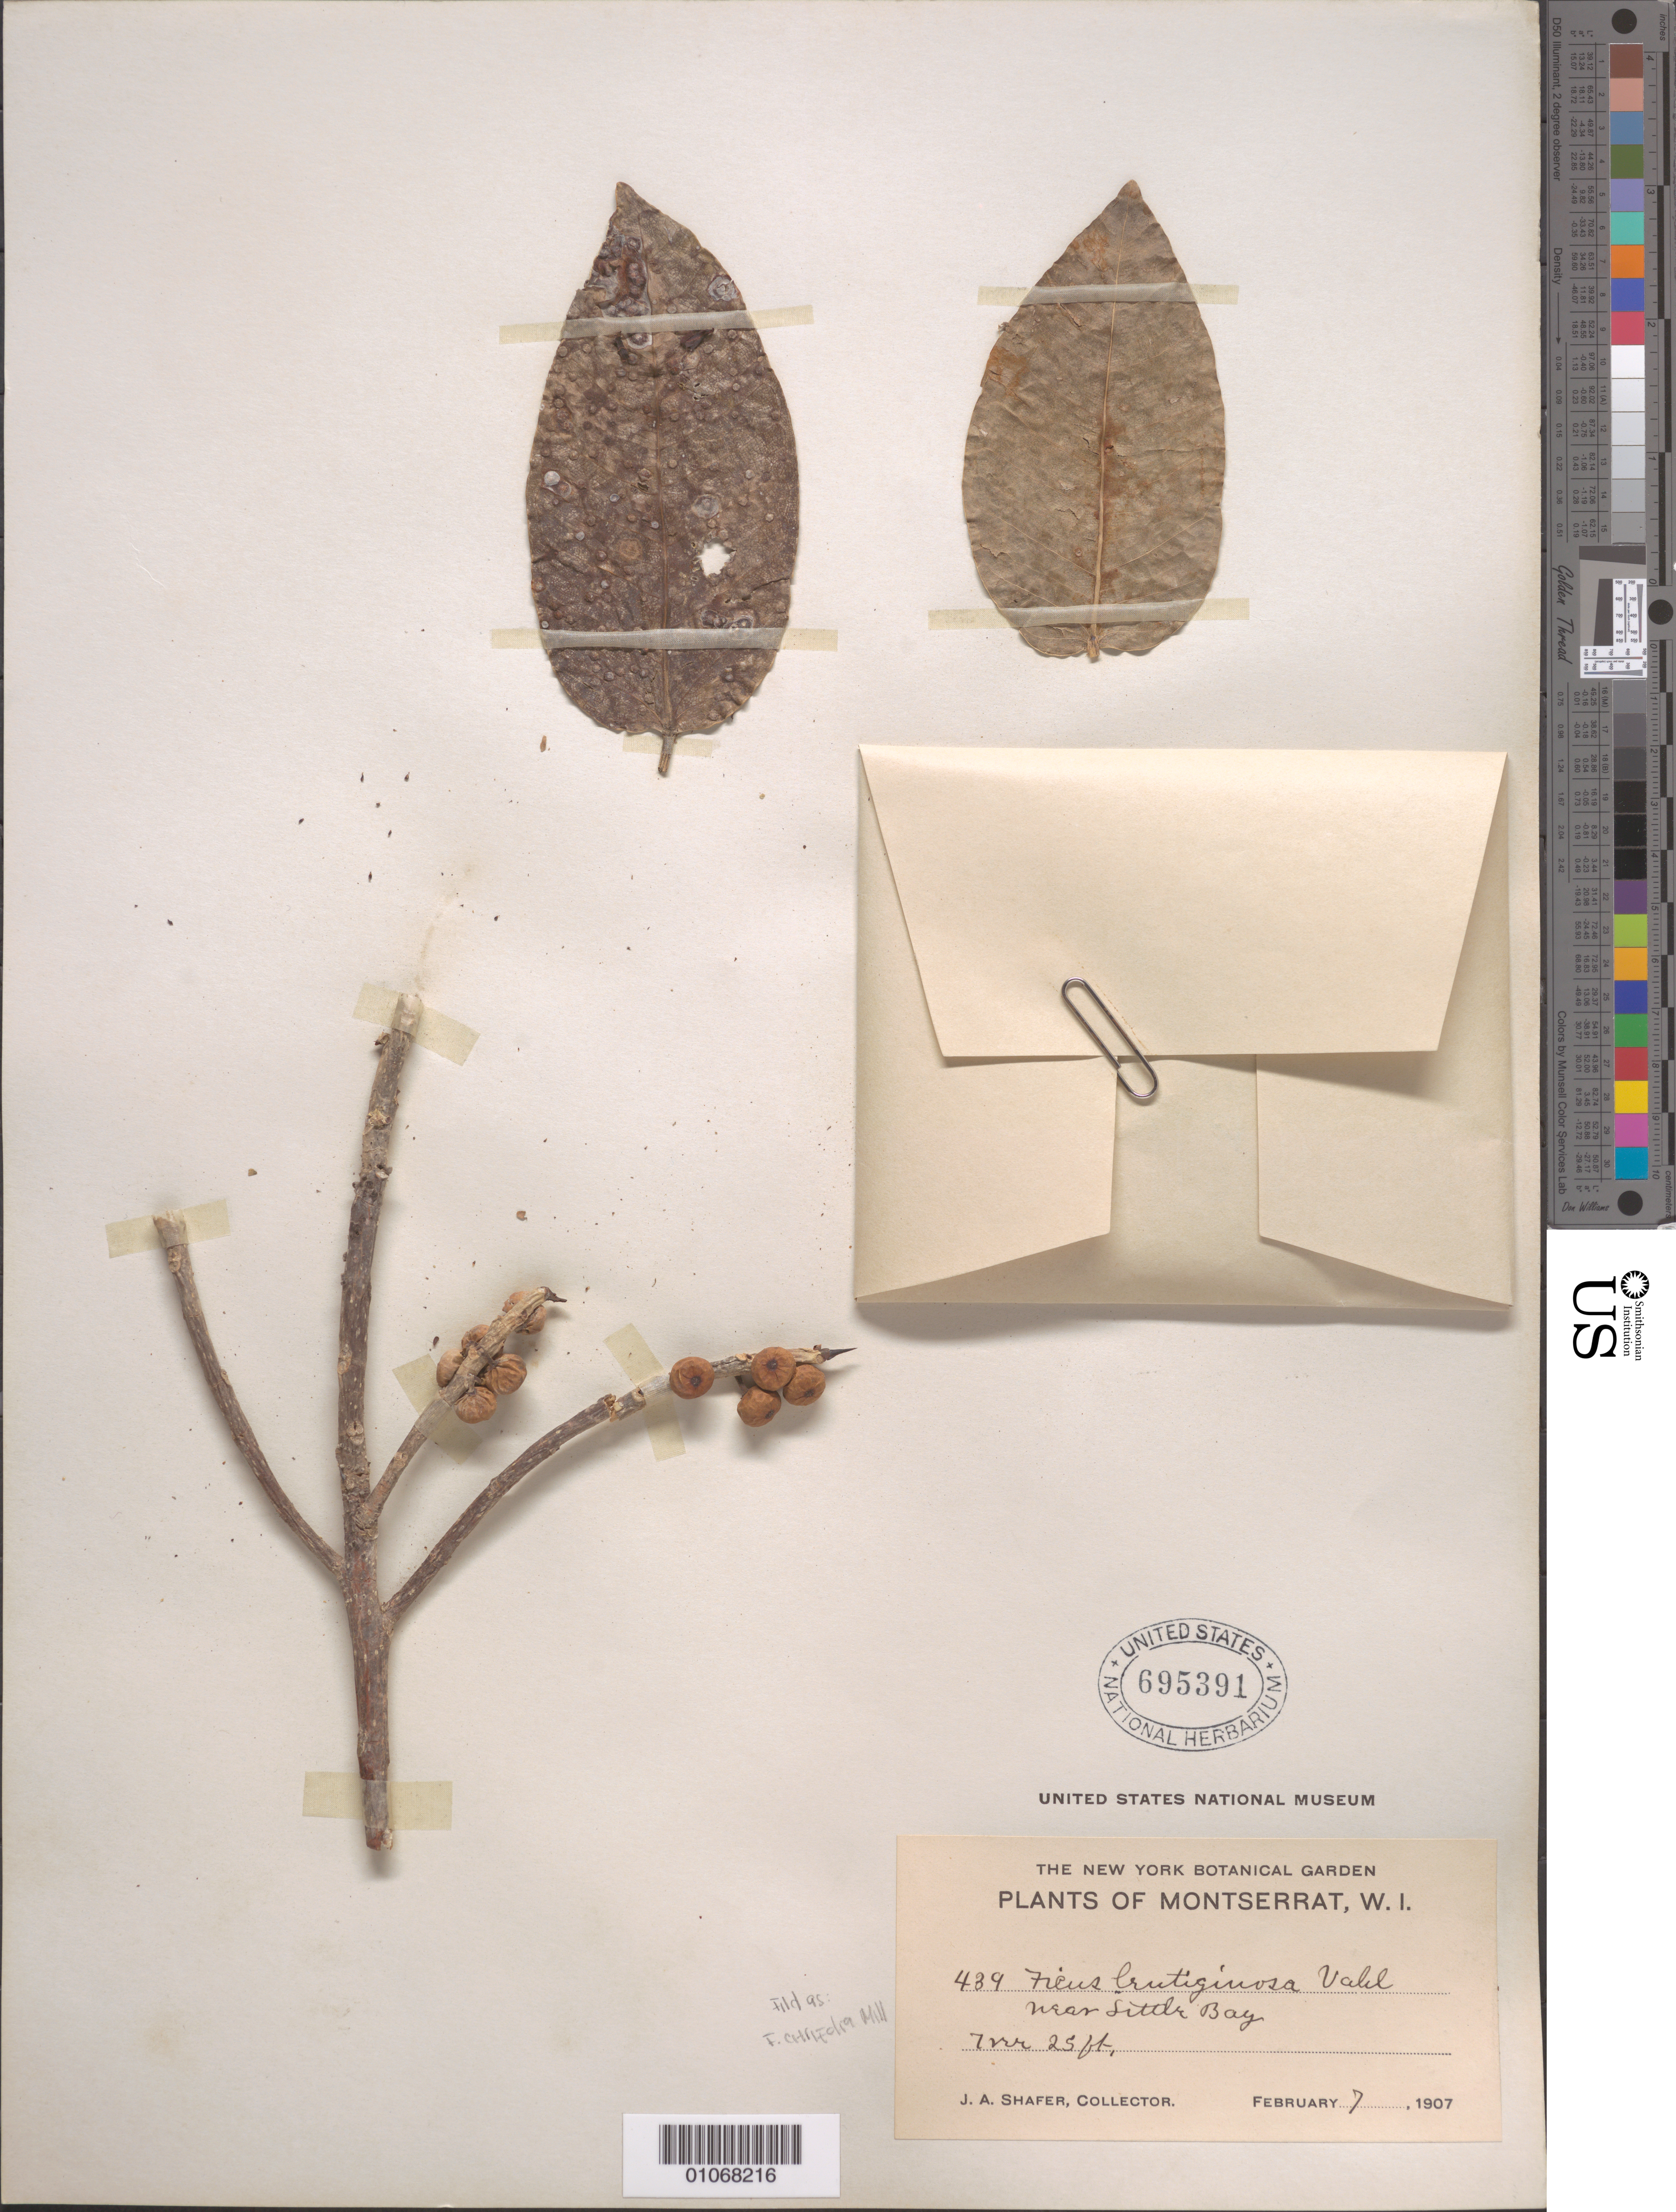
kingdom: Plantae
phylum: Tracheophyta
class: Magnoliopsida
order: Rosales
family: Moraceae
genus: Ficus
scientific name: Ficus citrifolia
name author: Mill.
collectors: J. A. Shafer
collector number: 439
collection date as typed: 07 Jan 1907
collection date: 1907-01-07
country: Montserrat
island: Montserrat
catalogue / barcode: US 695391